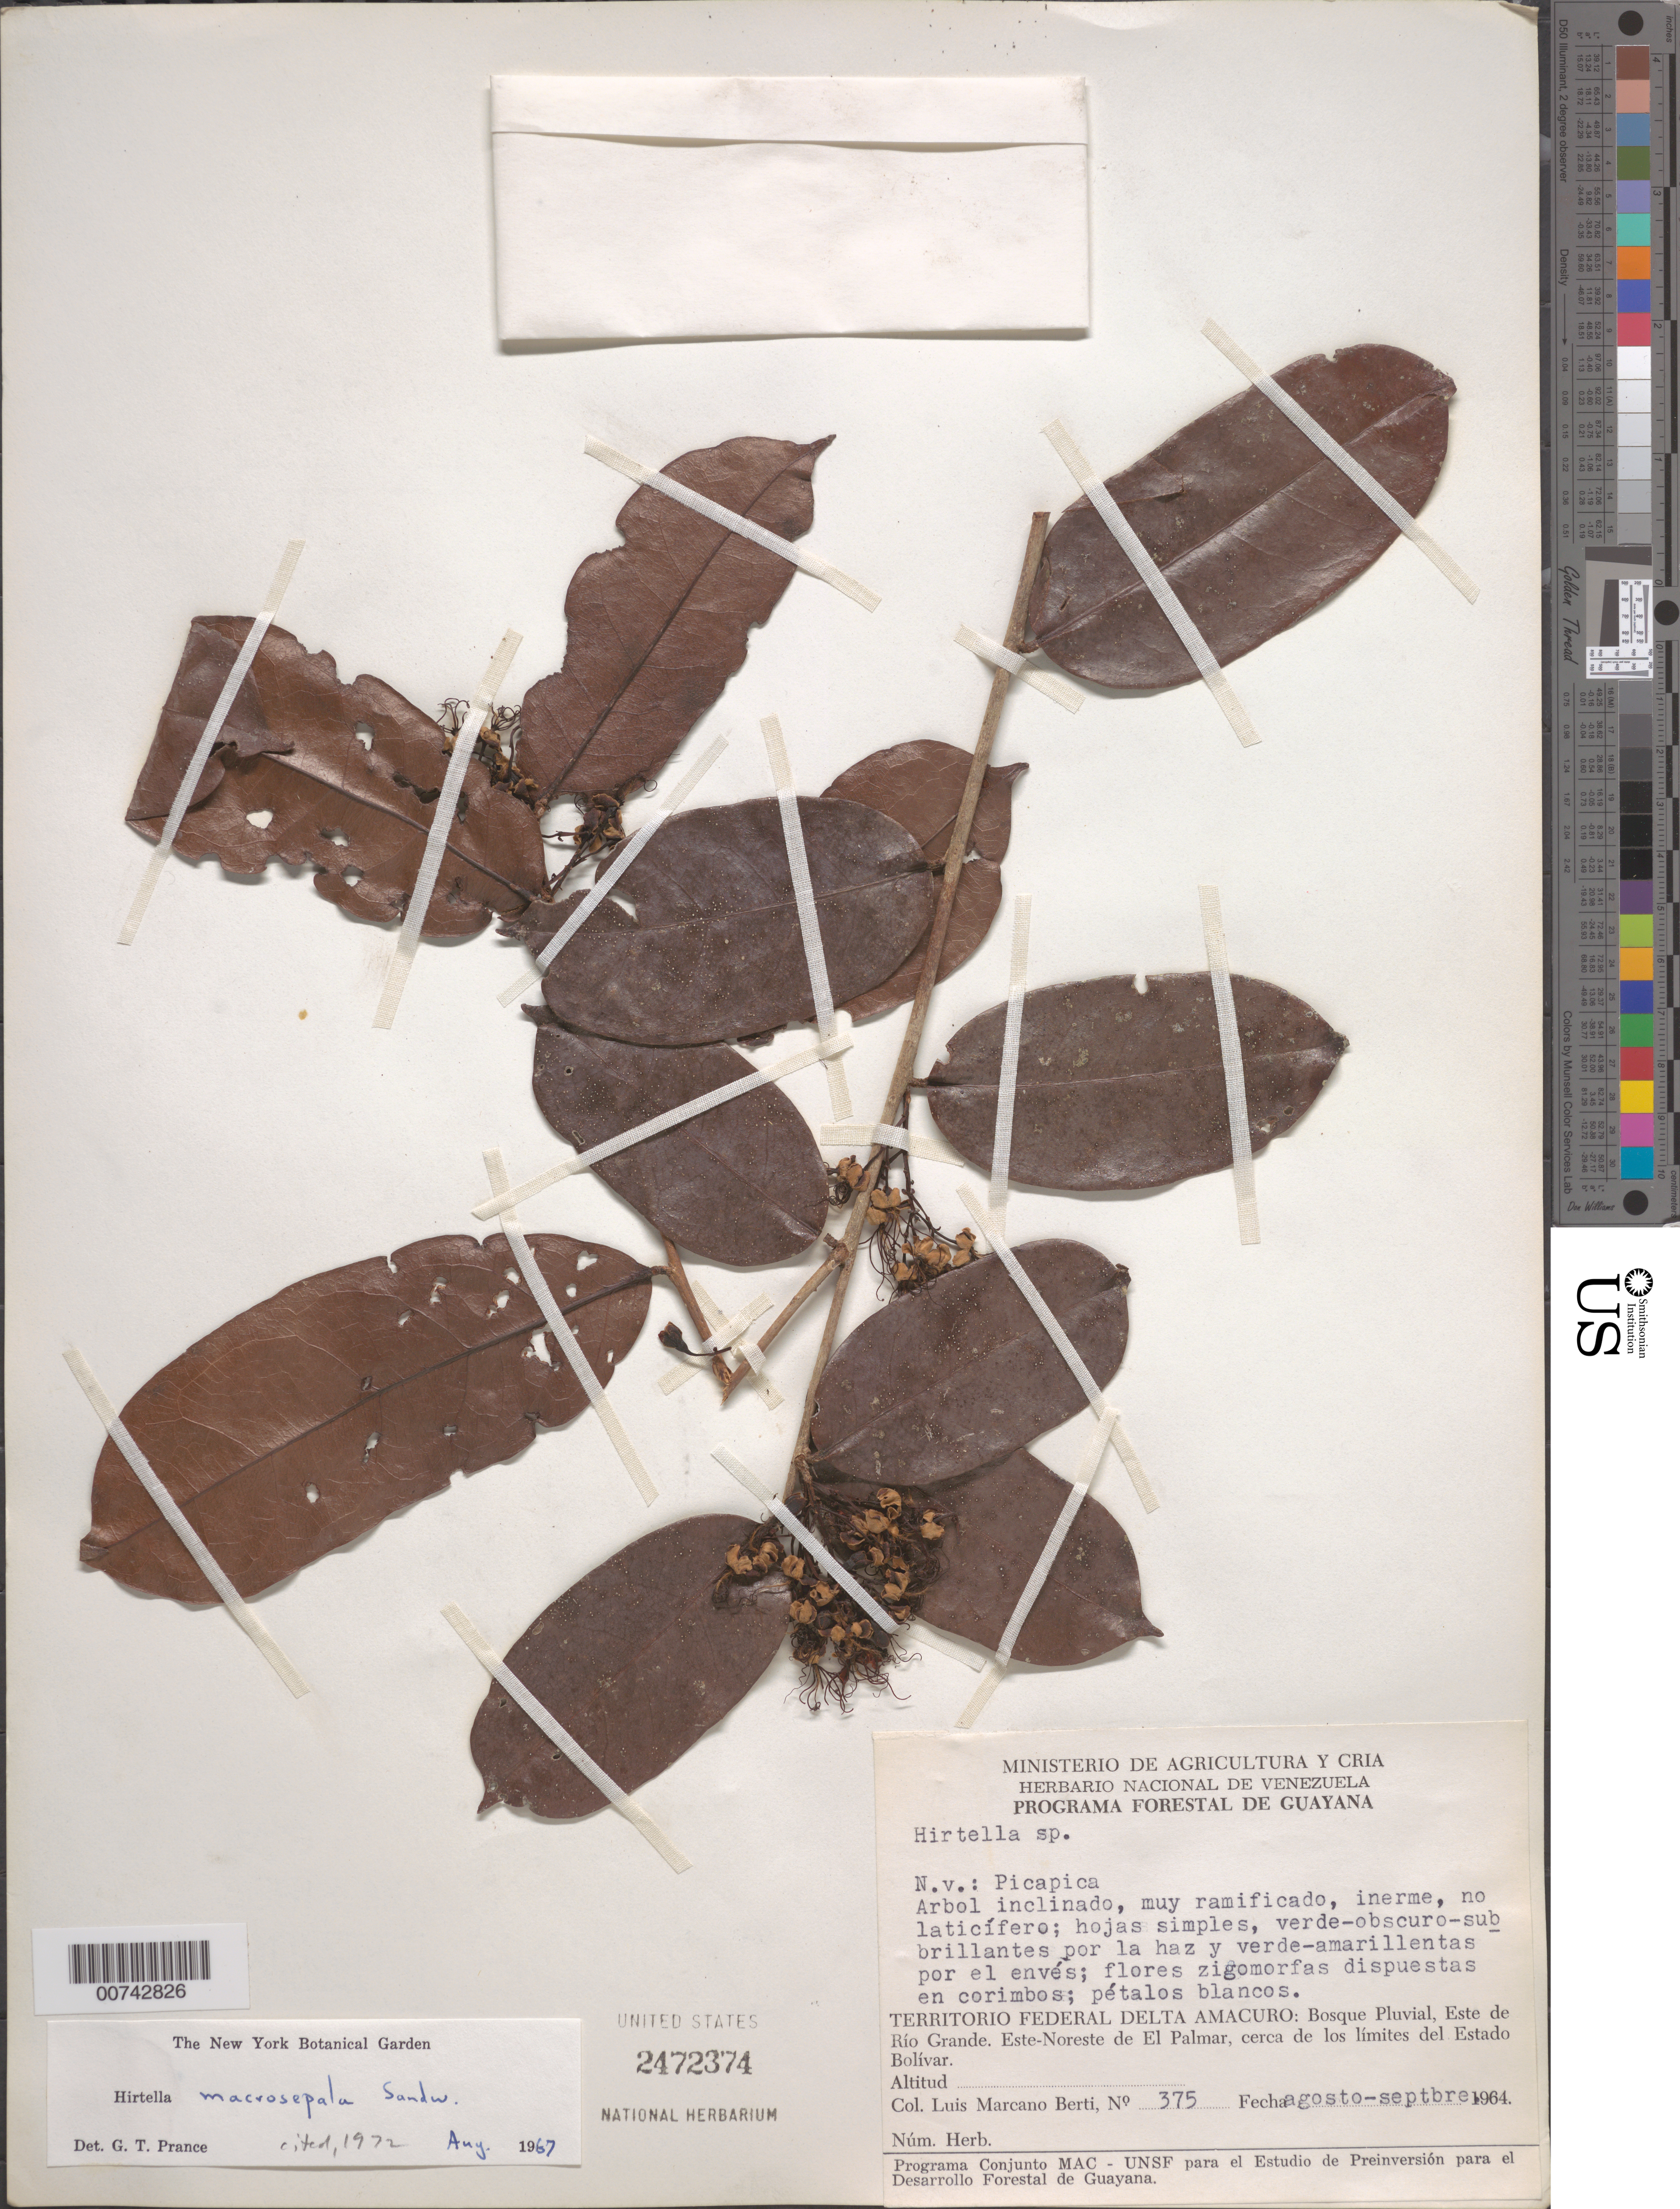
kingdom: Plantae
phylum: Tracheophyta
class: Magnoliopsida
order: Malpighiales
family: Chrysobalanaceae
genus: Hirtella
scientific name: Hirtella macrosepala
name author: Sandwith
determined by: Prance, G. T.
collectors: L. Marcano-Berti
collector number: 375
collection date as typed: Aug-64 to Sep-64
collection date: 1964-08/1964-09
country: Venezuela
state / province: Delta Amacuro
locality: Este de Río Grande, ENE de El Palmar, cerca de los limites del Estado Bolívar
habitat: Bosque pluvial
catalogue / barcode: US 2472374